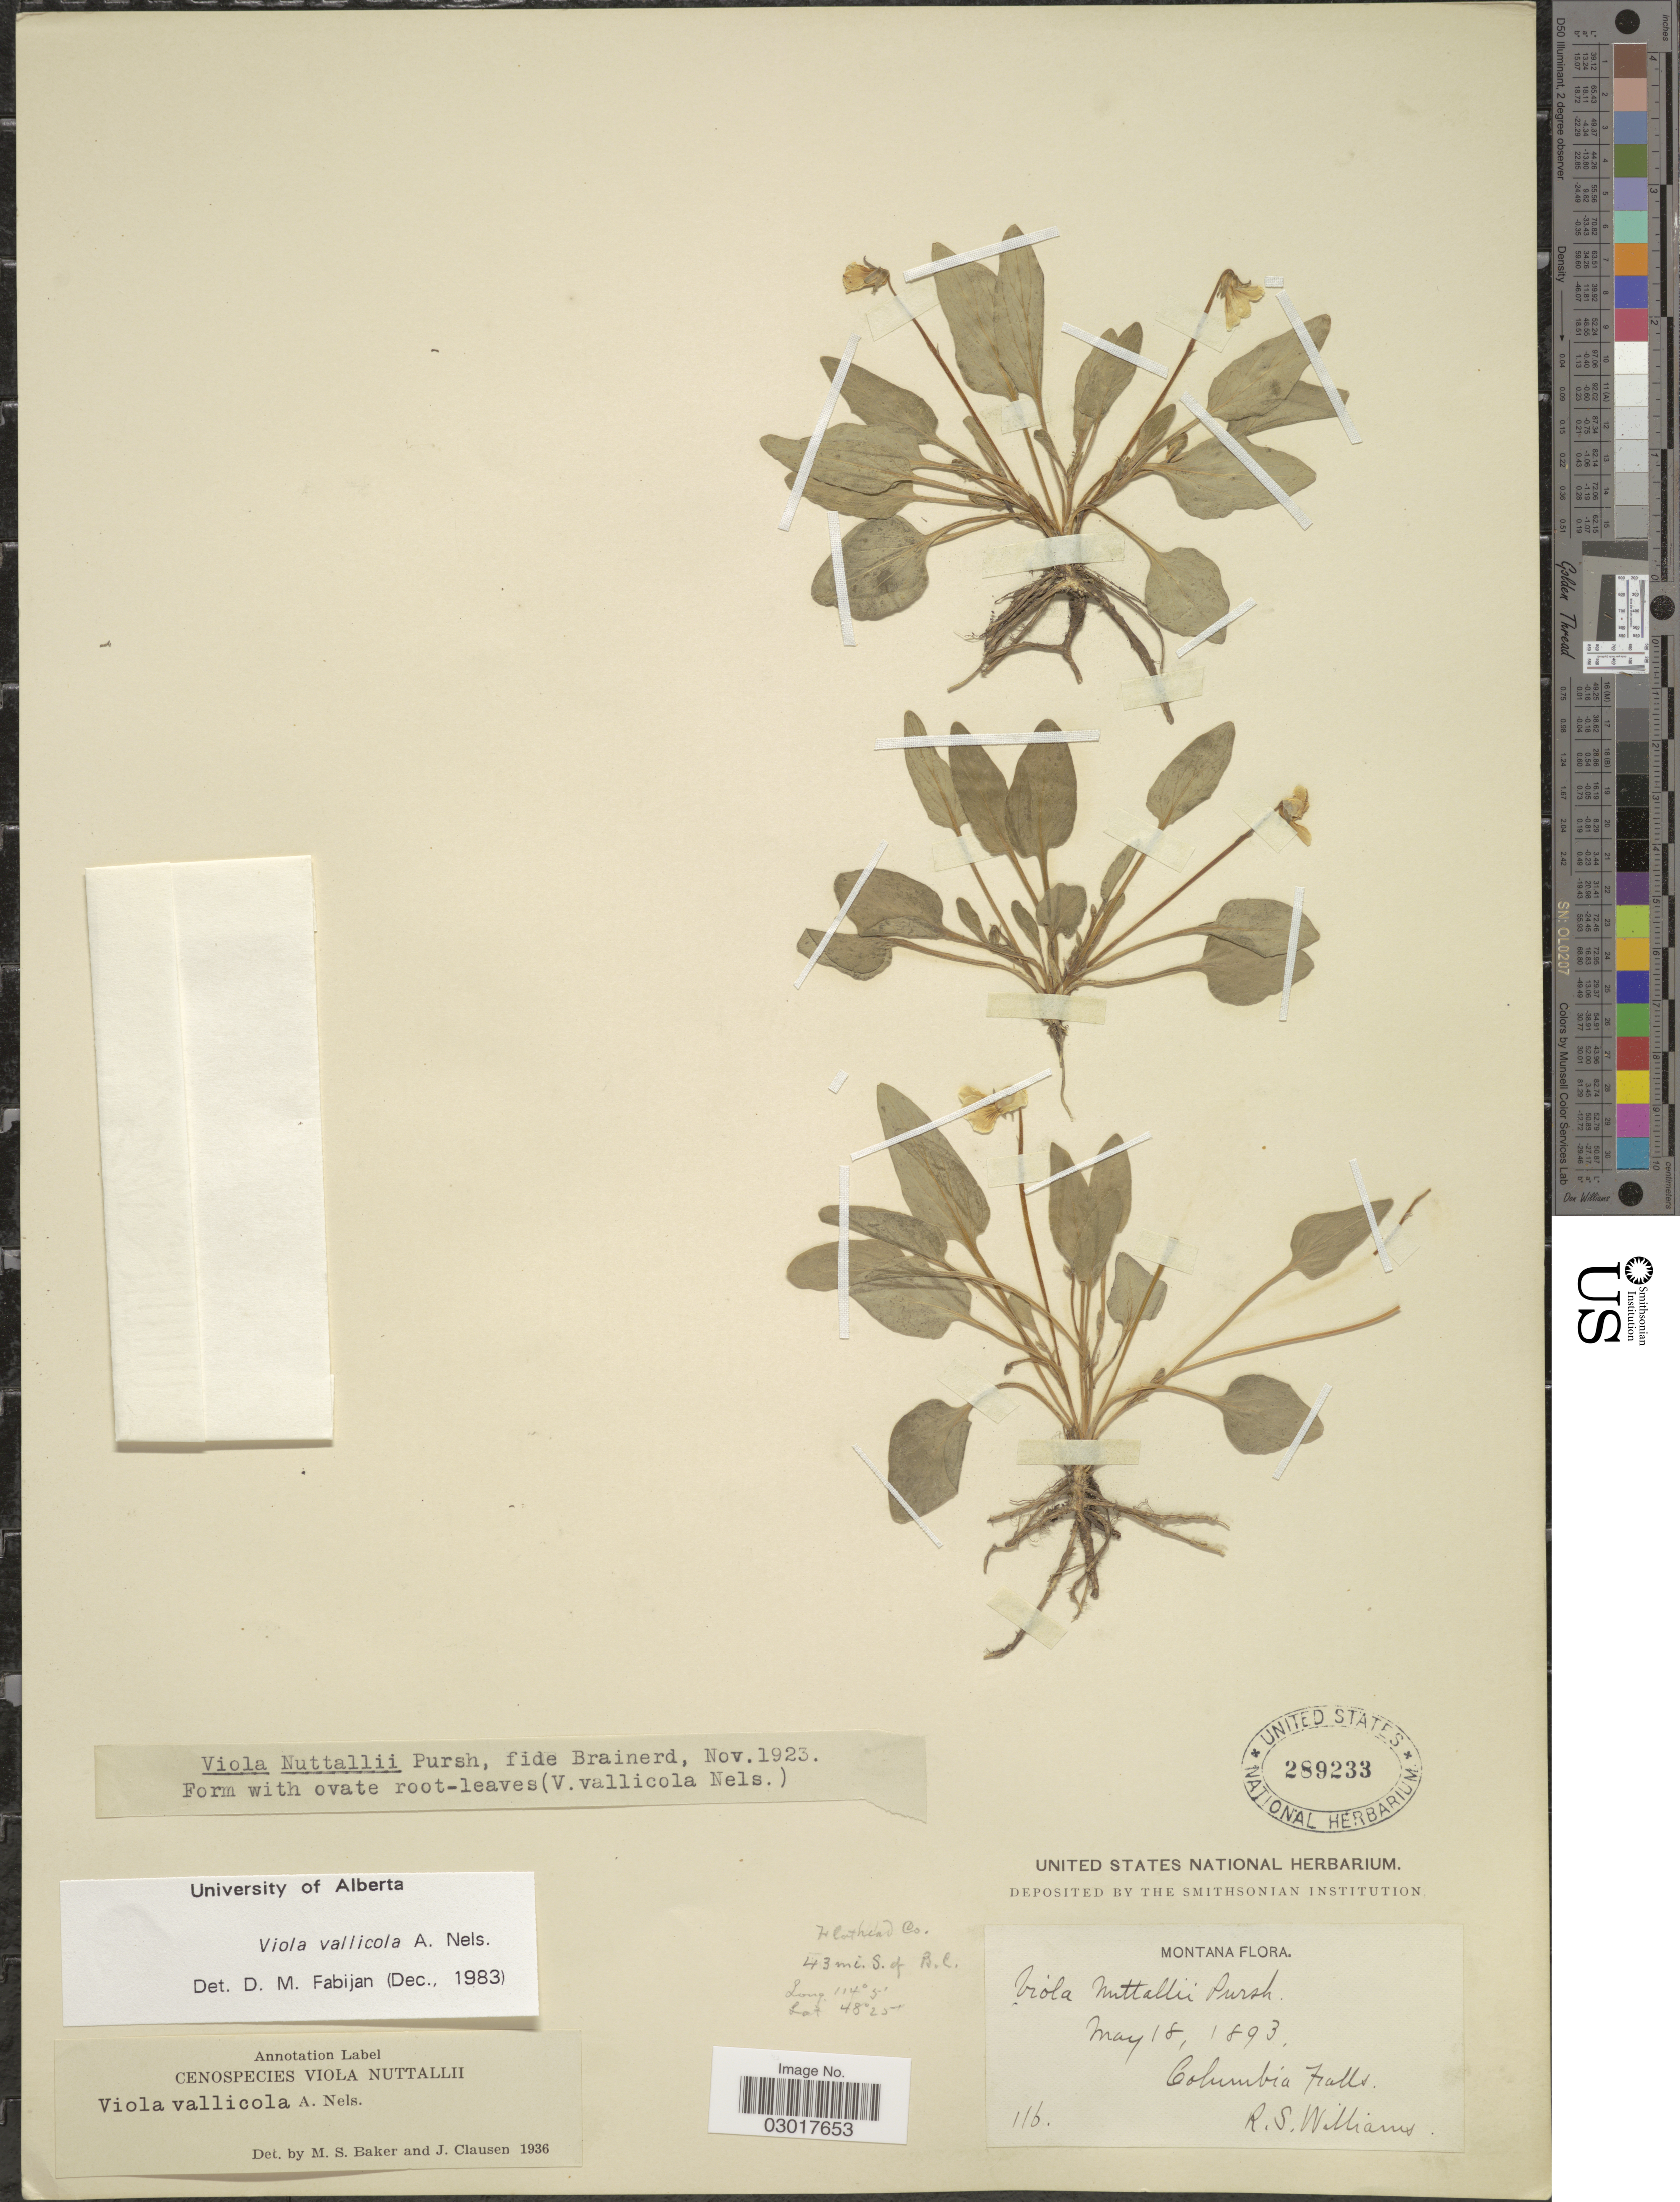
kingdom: Plantae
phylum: Tracheophyta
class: Magnoliopsida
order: Malpighiales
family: Violaceae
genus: Viola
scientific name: Viola vallicola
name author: A. Nelson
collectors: R. S. Williams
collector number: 116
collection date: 1893-05-18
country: United States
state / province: Montana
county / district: Flathead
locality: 43 mi. S. of B.C. Columbia Falls.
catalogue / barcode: US 289233